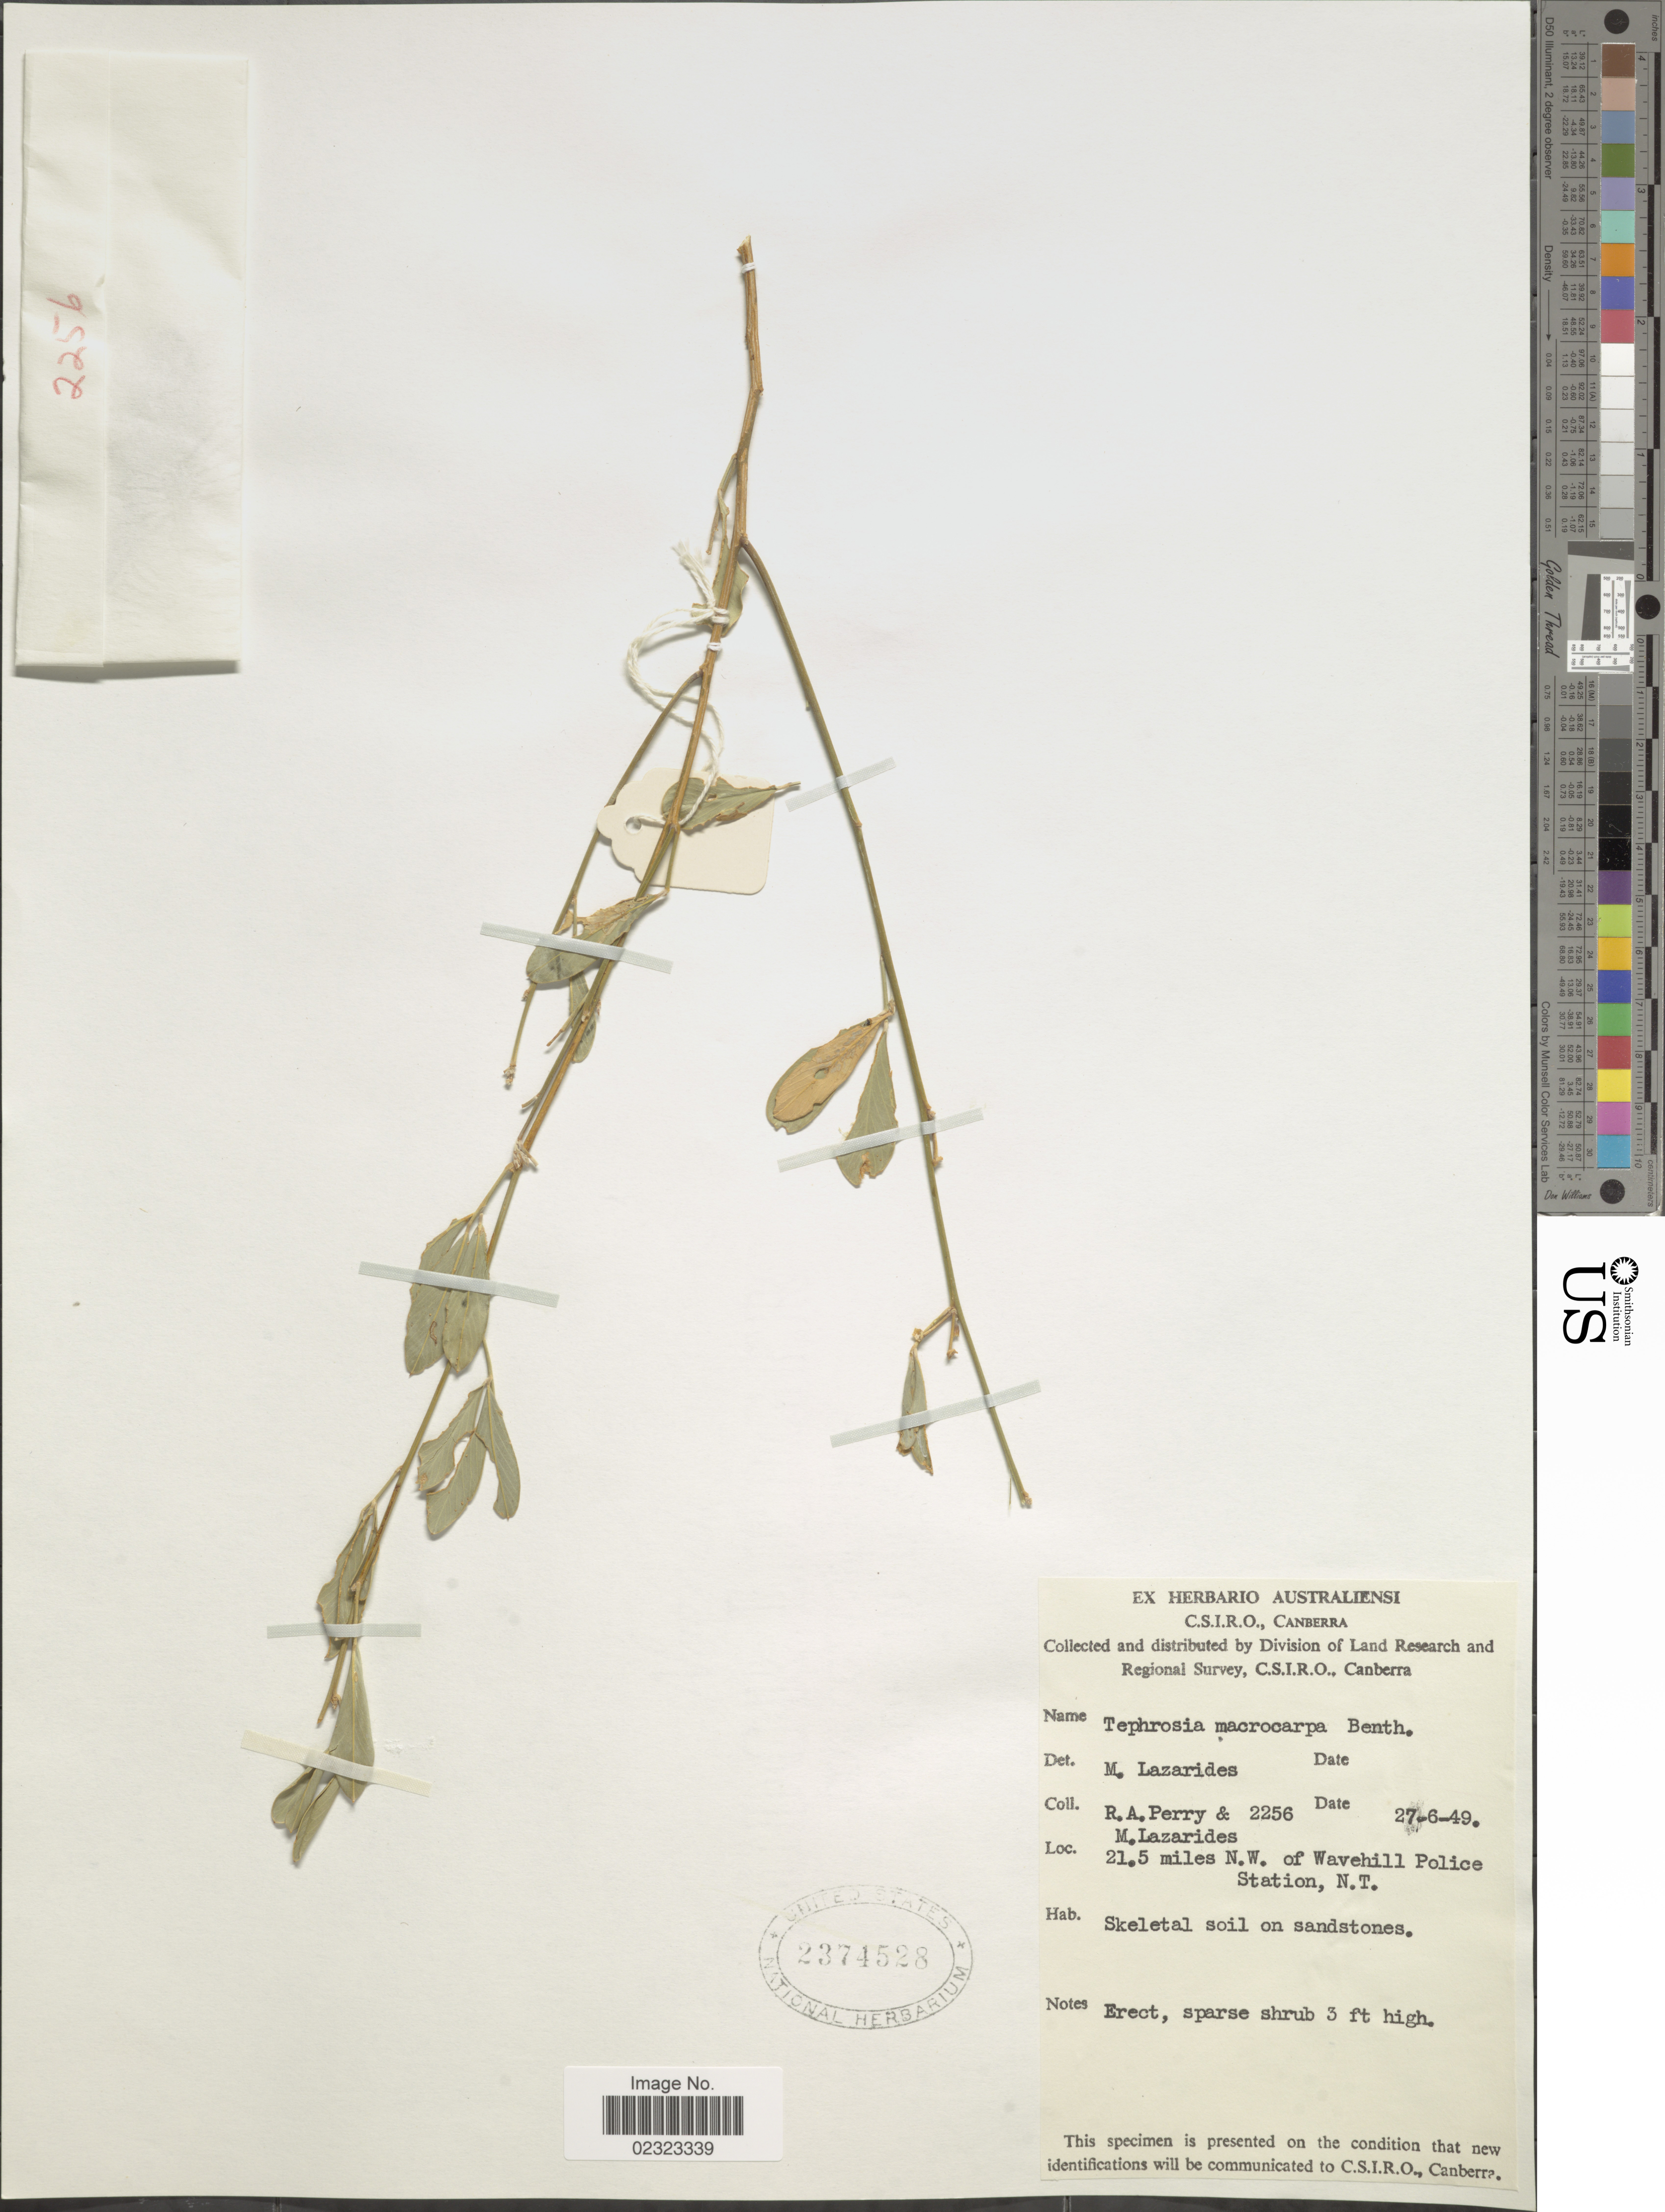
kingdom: Plantae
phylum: Tracheophyta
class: Magnoliopsida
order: Fabales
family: Fabaceae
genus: Tephrosia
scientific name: Tephrosia macrocarpa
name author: Benth.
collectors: Perry, R. A. & M. Lazarides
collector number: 2256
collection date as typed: Transcribed d/m/y: 27/6/49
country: Australia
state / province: Northern Territory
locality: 21.5 miles N.W. of Wavehill Police Station, N.T.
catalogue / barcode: US 2374528